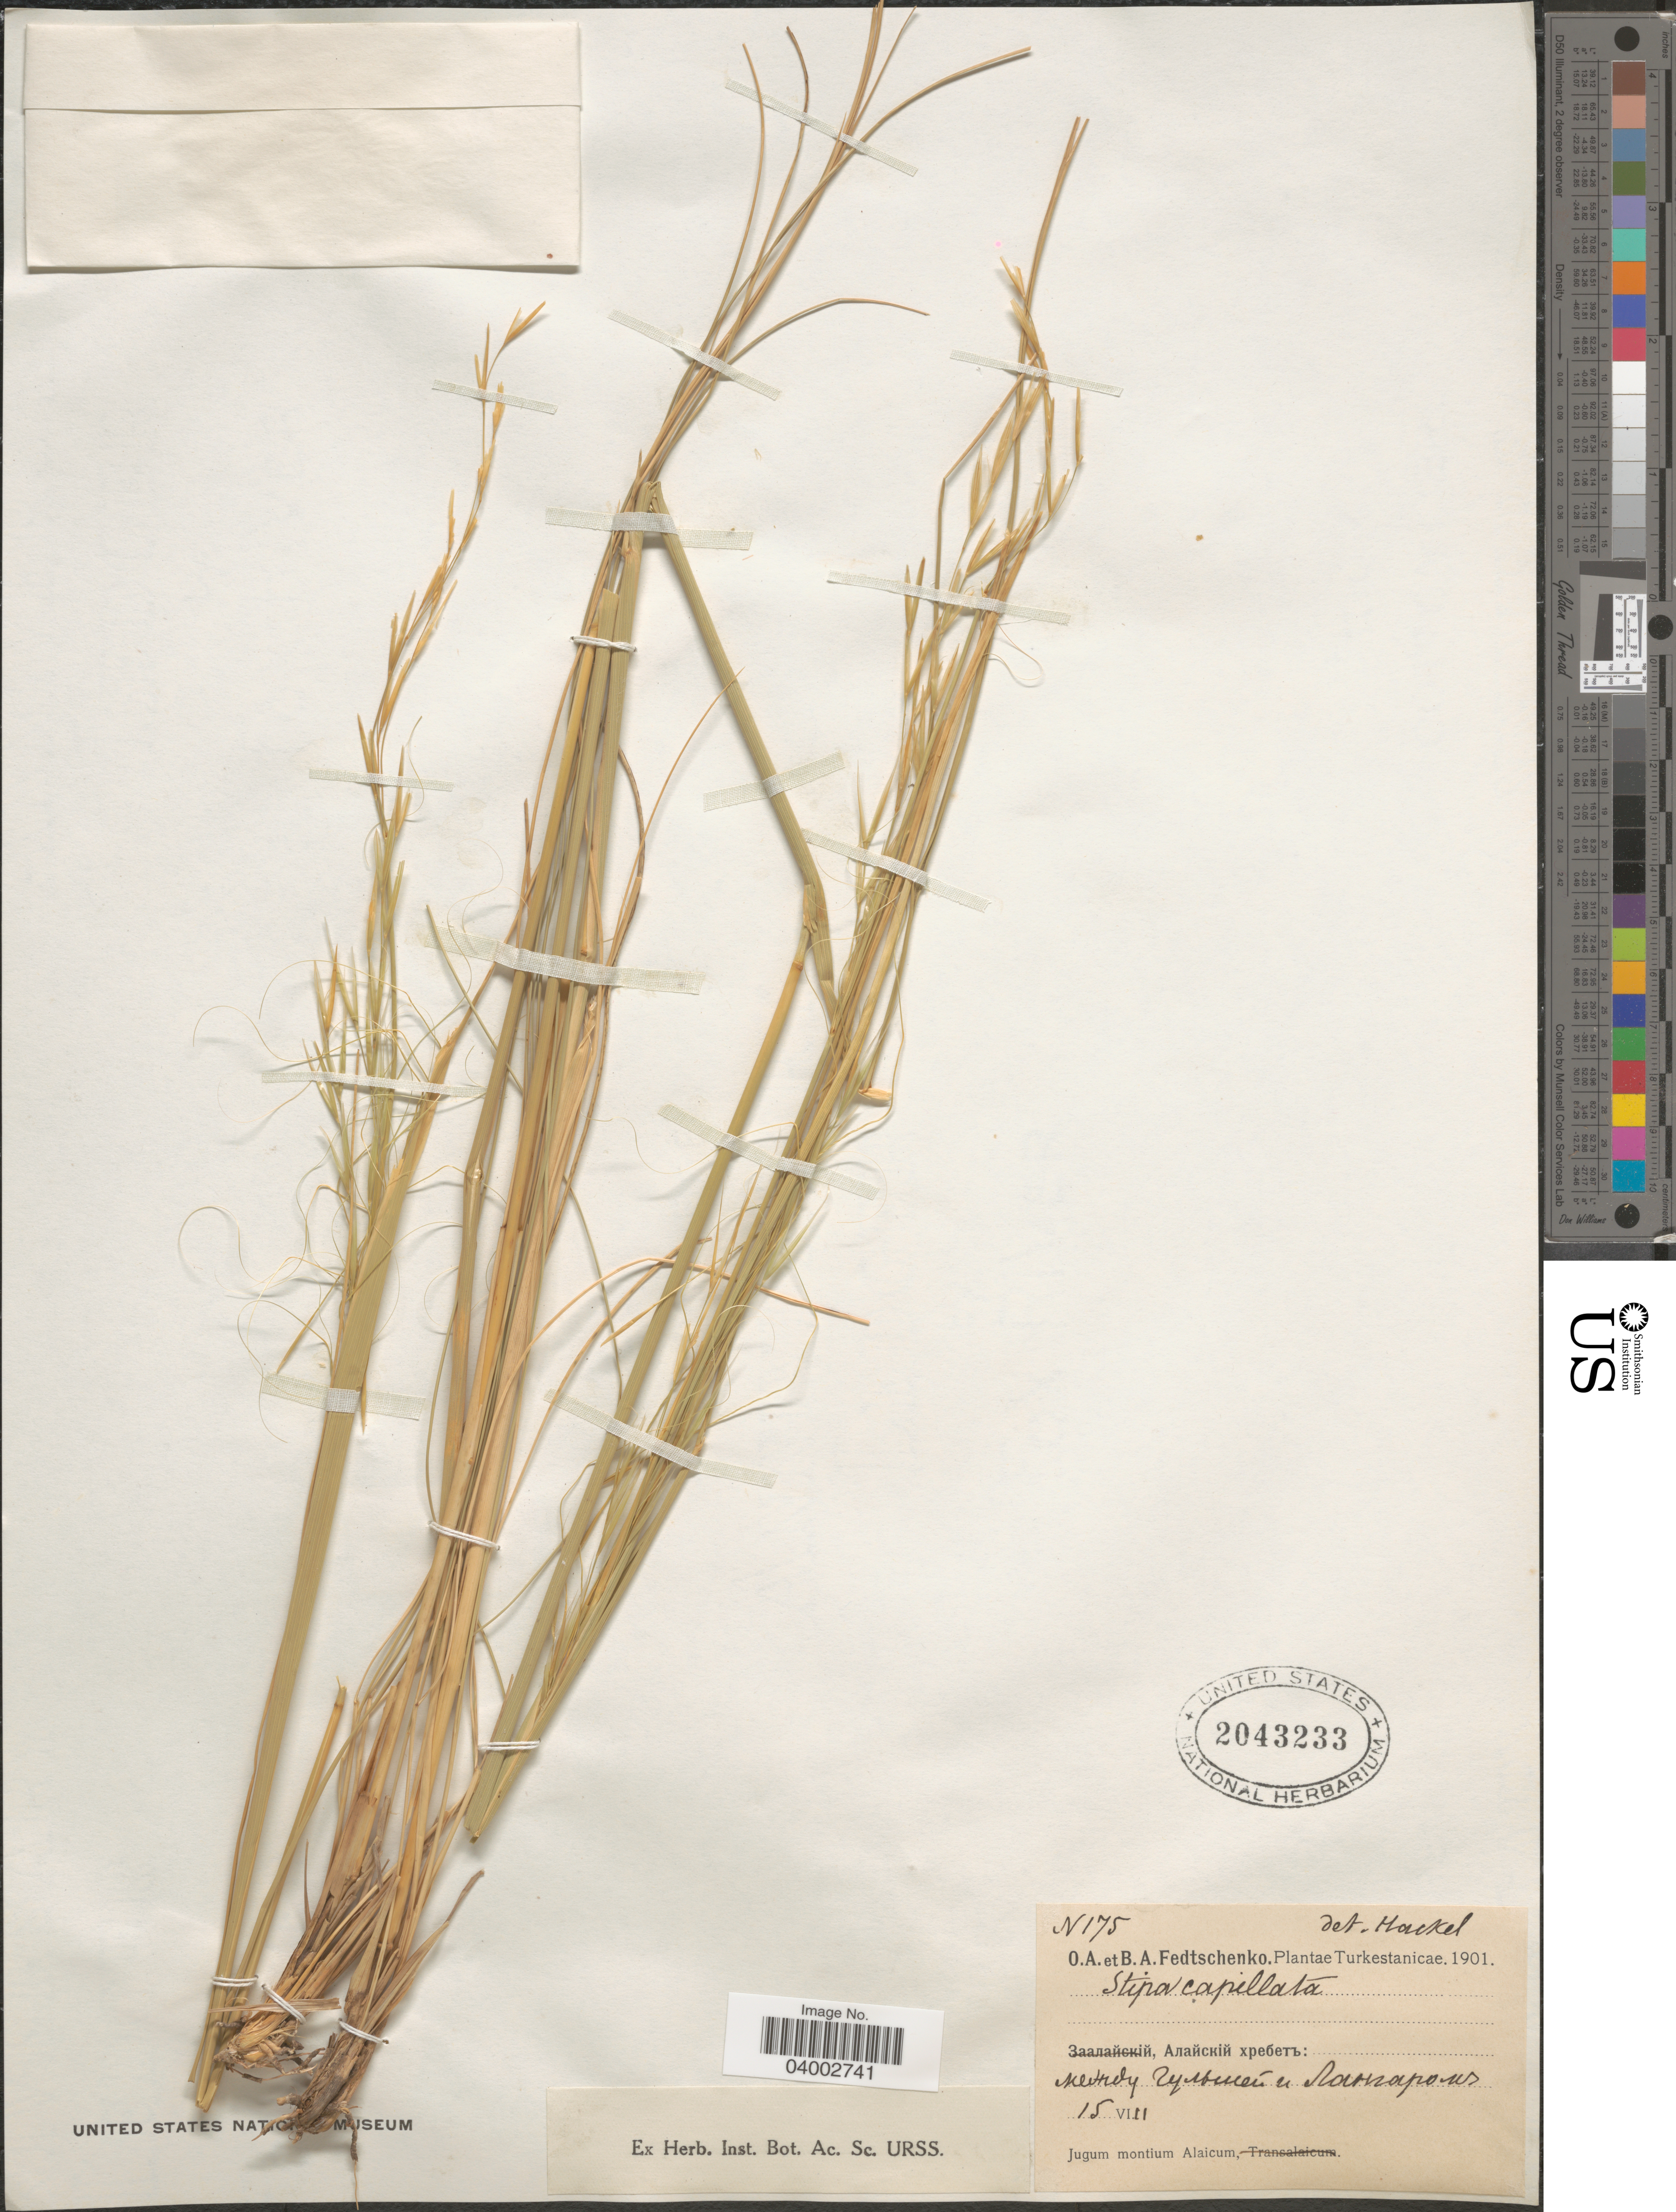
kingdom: Plantae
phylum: Tracheophyta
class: Liliopsida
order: Poales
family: Poaceae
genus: Stipa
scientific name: Stipa capillata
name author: L.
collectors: O. A. Fedtschenko & B. A. Fedtschenko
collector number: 175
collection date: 1901-08-15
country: Kyrgyzstan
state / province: Osh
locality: Jugum montium Alaicum. Alayskiy Ridge, between Gulcha and Langar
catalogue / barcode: US 2043233